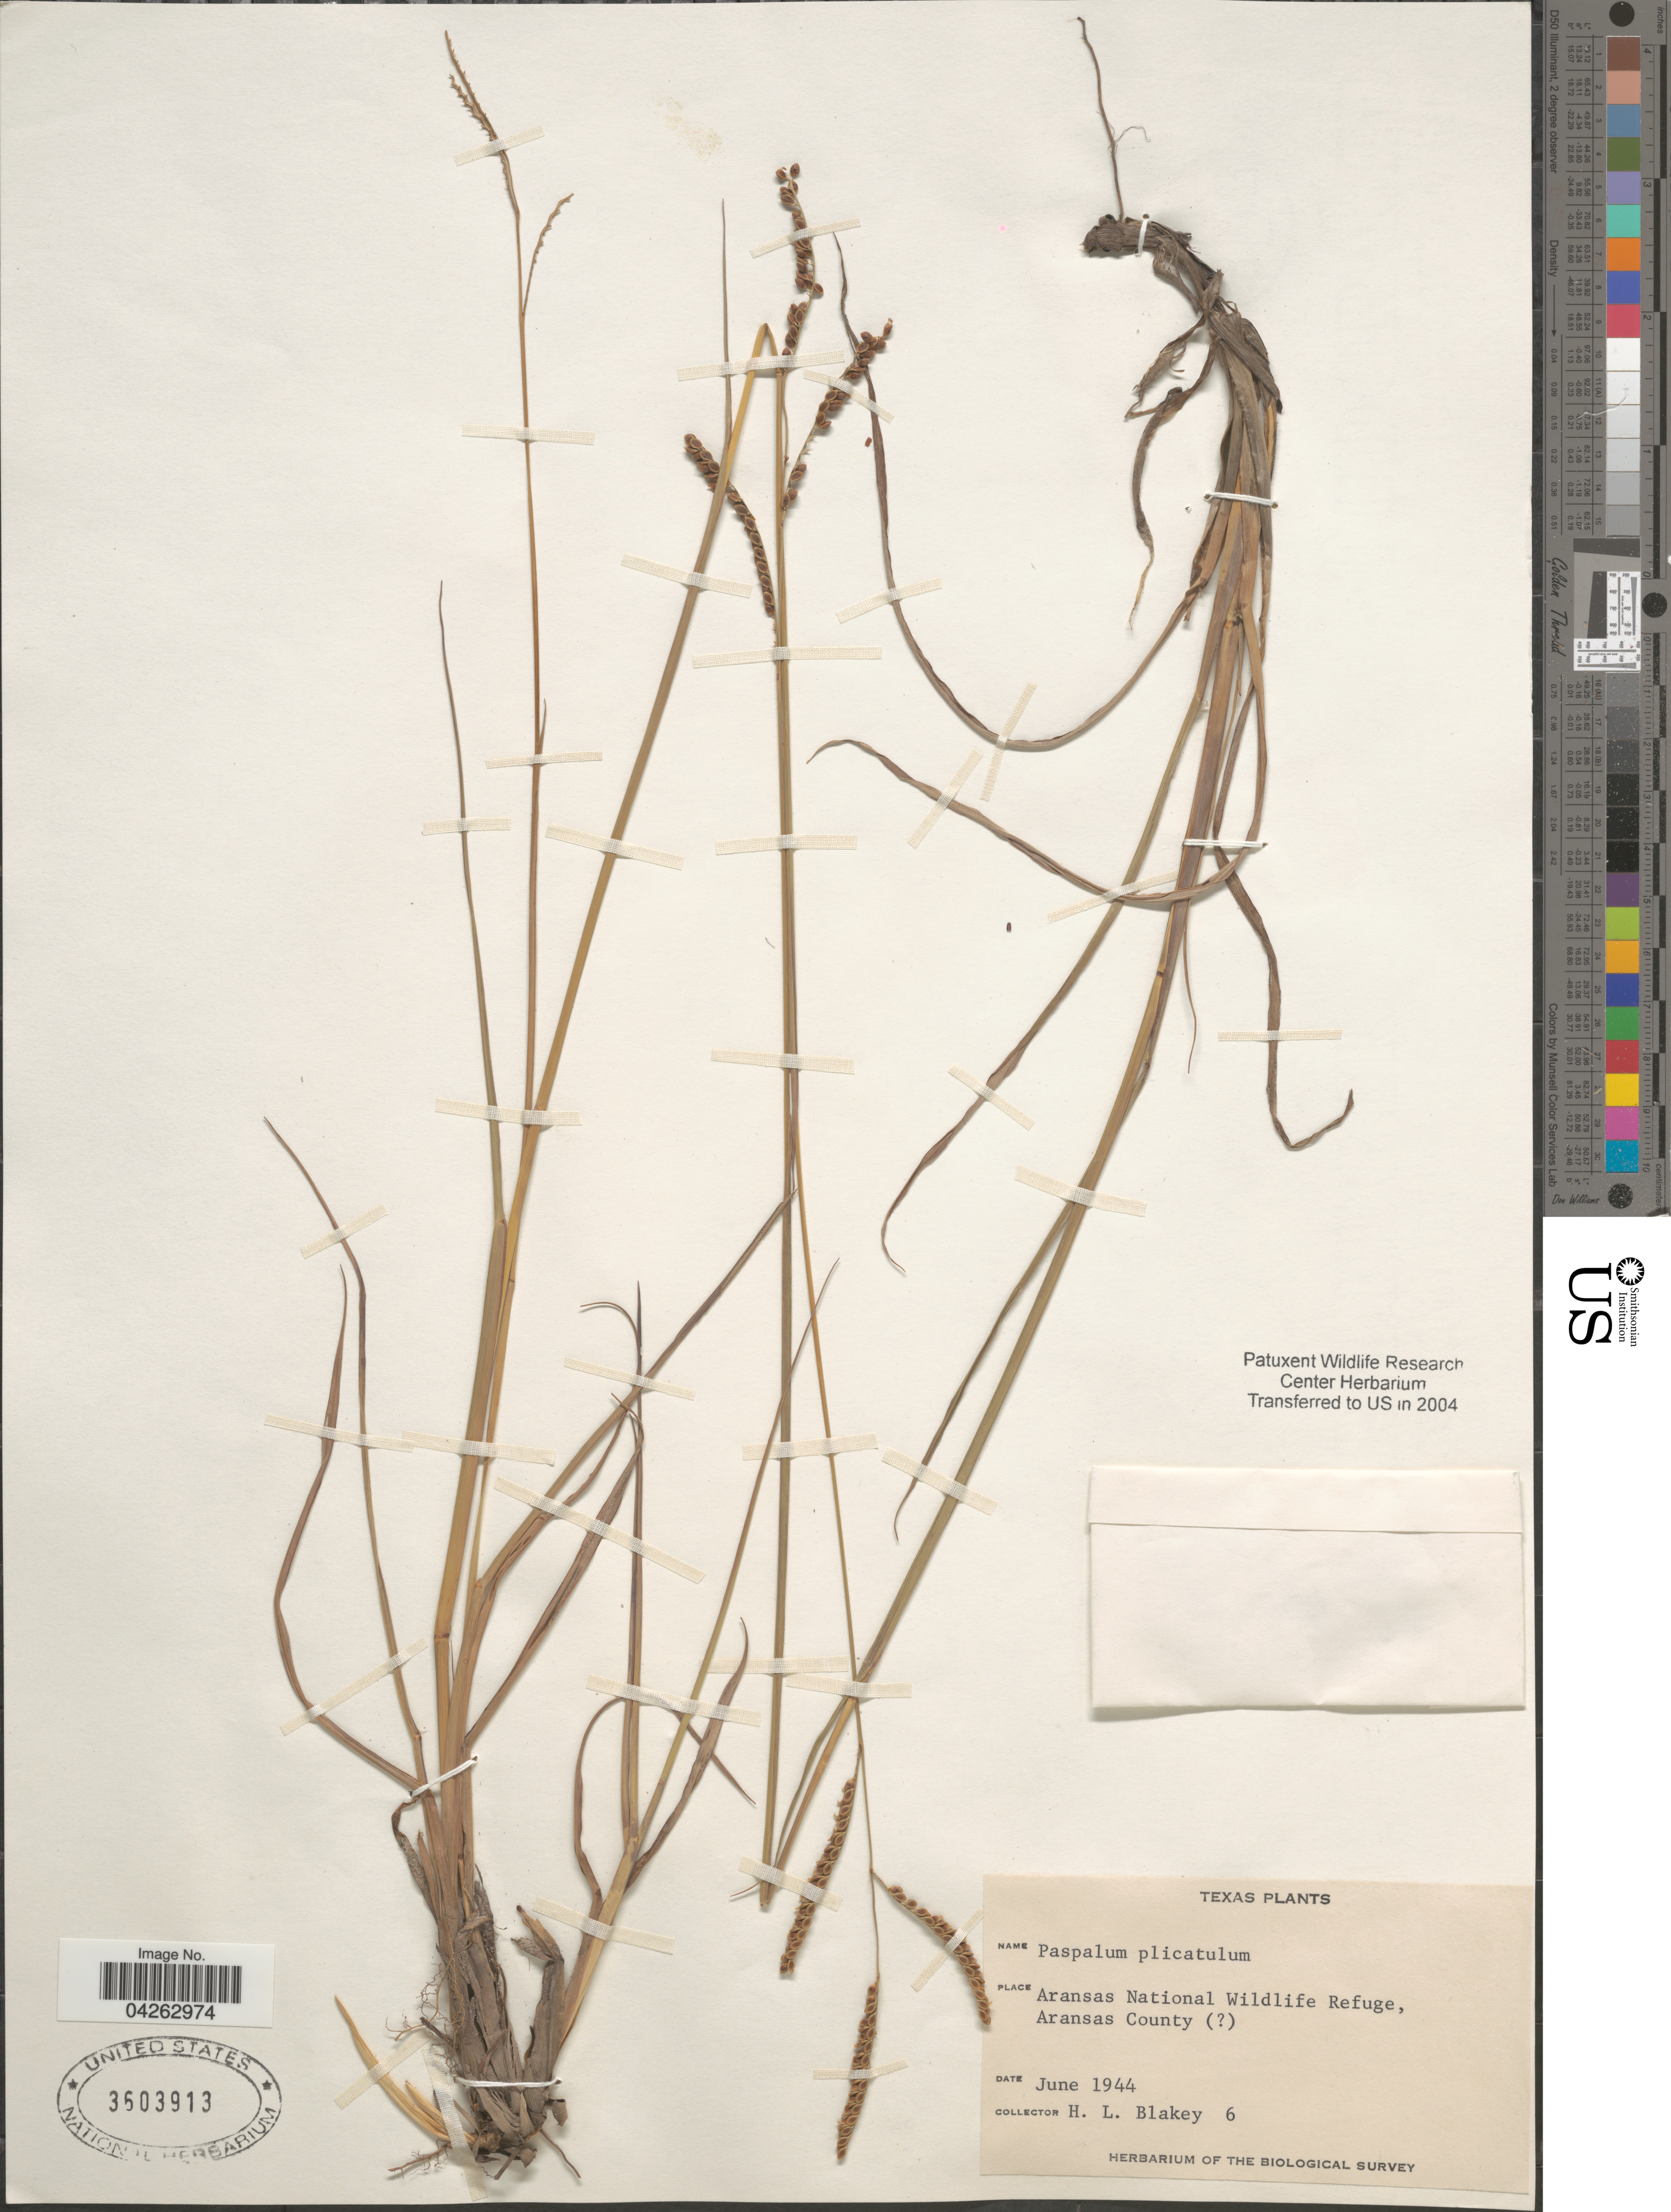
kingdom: Plantae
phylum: Tracheophyta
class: Liliopsida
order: Poales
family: Poaceae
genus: Paspalum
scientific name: Paspalum plicatulum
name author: Michx.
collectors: H. Blakey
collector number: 6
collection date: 1944-06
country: United States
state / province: Texas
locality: Aransas National Wildlife Refuge, Aransas County ( [unsure placement]). The Biological Survey.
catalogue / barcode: US 3603913